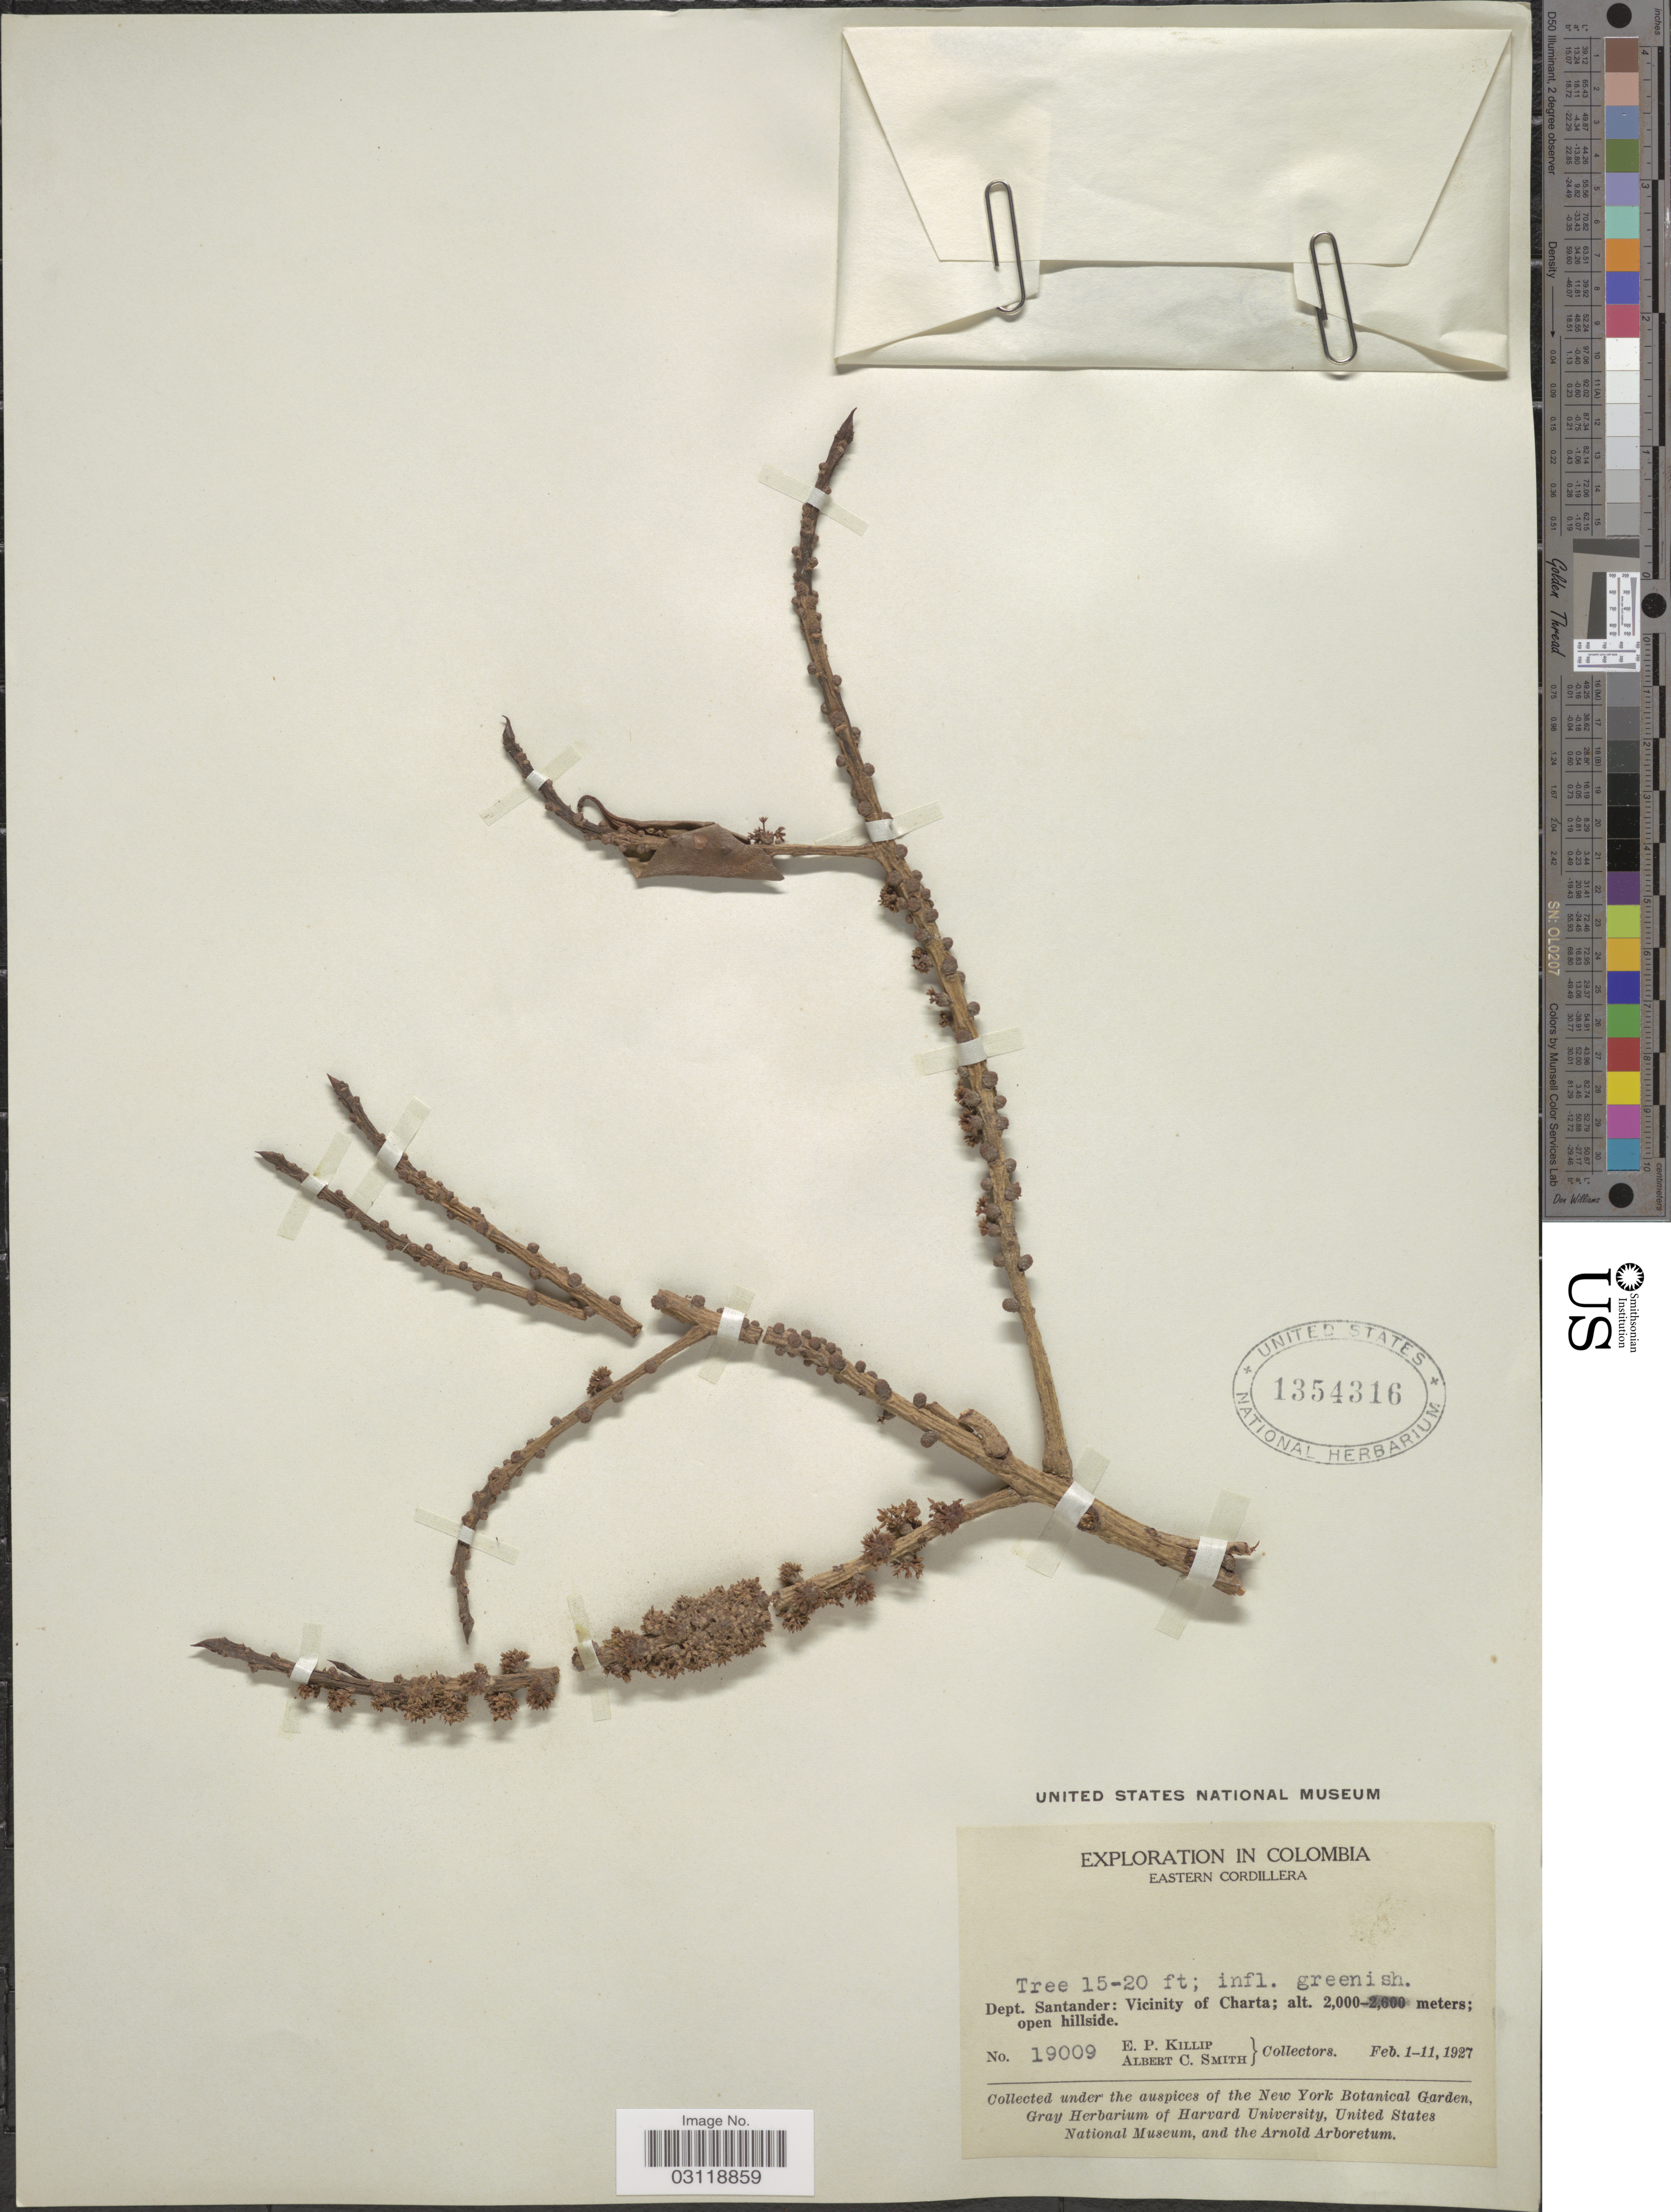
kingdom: Plantae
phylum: Tracheophyta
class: Magnoliopsida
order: Ericales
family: Primulaceae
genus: Rapanea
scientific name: Rapanea sp.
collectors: E. P. Killip & A. C. Smith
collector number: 19009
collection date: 1927-02-01/1927-02-11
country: Colombia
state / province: Santander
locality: Eastern Cordillera. Dept. Santander: Vicinity of Charta.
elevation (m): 2000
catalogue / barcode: US 1354316